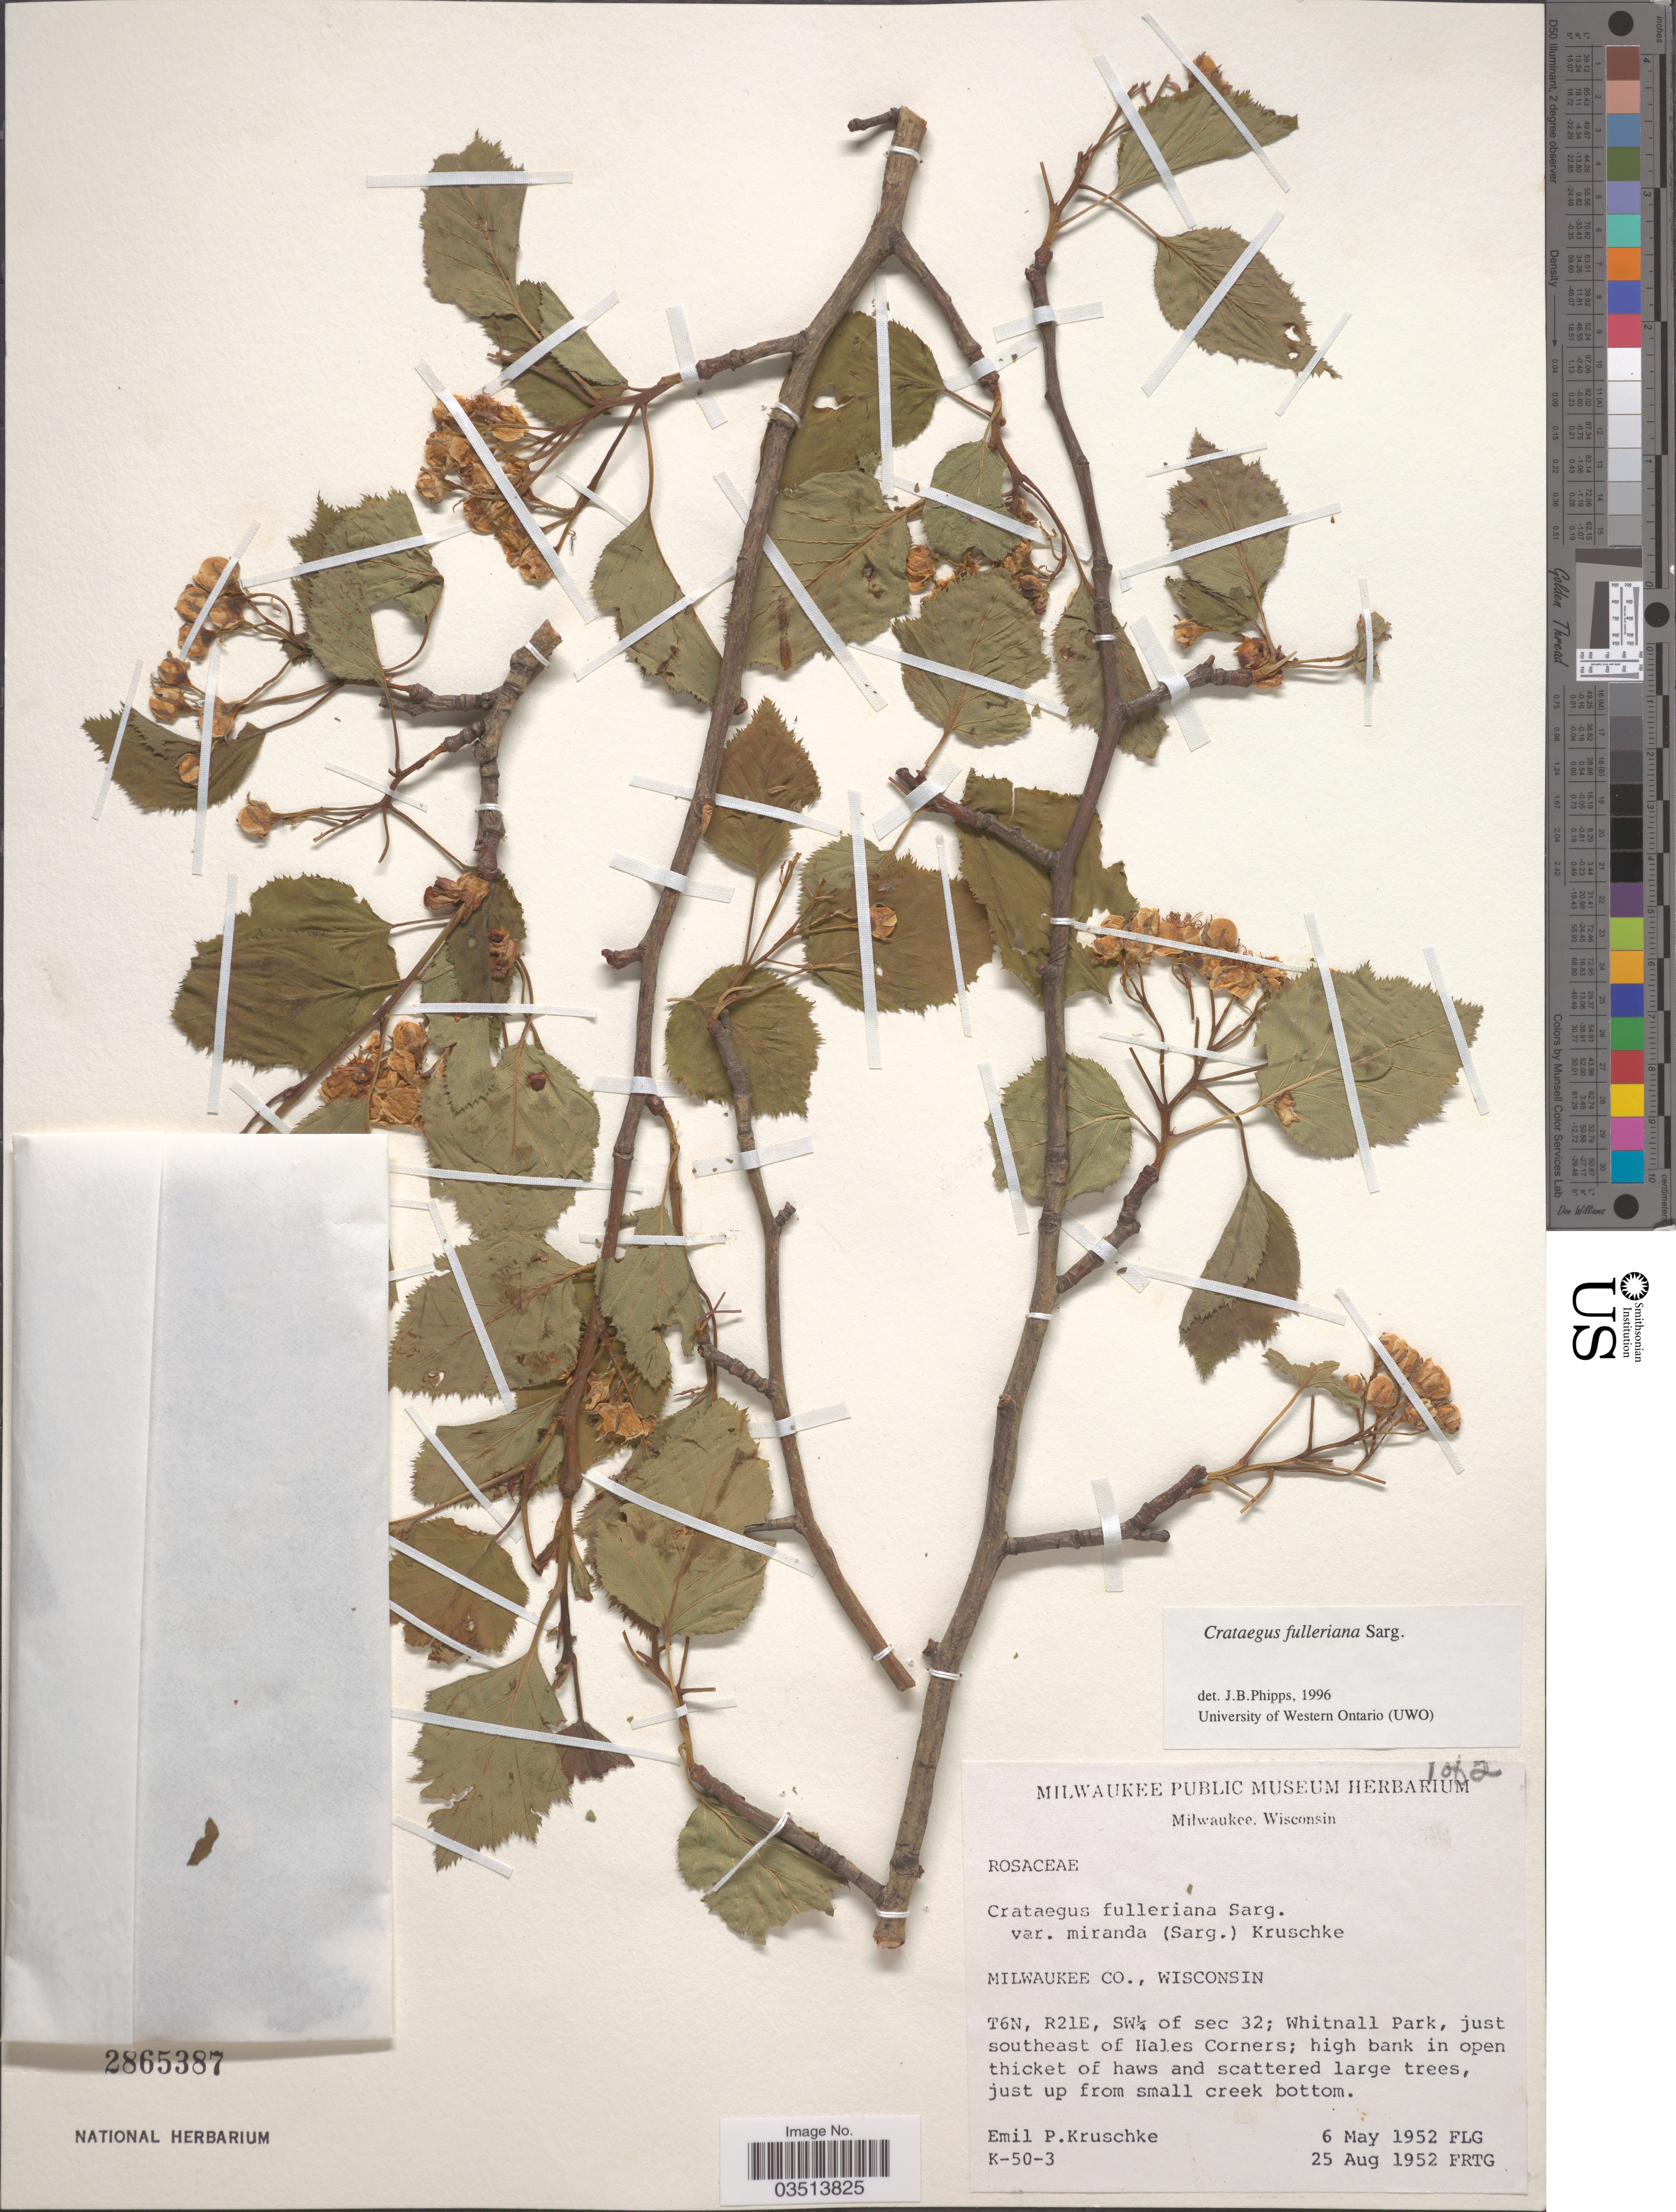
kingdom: Plantae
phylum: Tracheophyta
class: Magnoliopsida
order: Rosales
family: Rosaceae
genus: Crataegus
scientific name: Crataegus coccinea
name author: Ashe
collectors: E. Kruschke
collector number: K-50-3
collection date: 1952-05-06/1952-08-25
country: United States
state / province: Wisconsin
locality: Milwaukee Co. T6N, R21E, SW¼ of sec 32; Whitnall Park, just southeast of Hales Corners.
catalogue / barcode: US 2865387